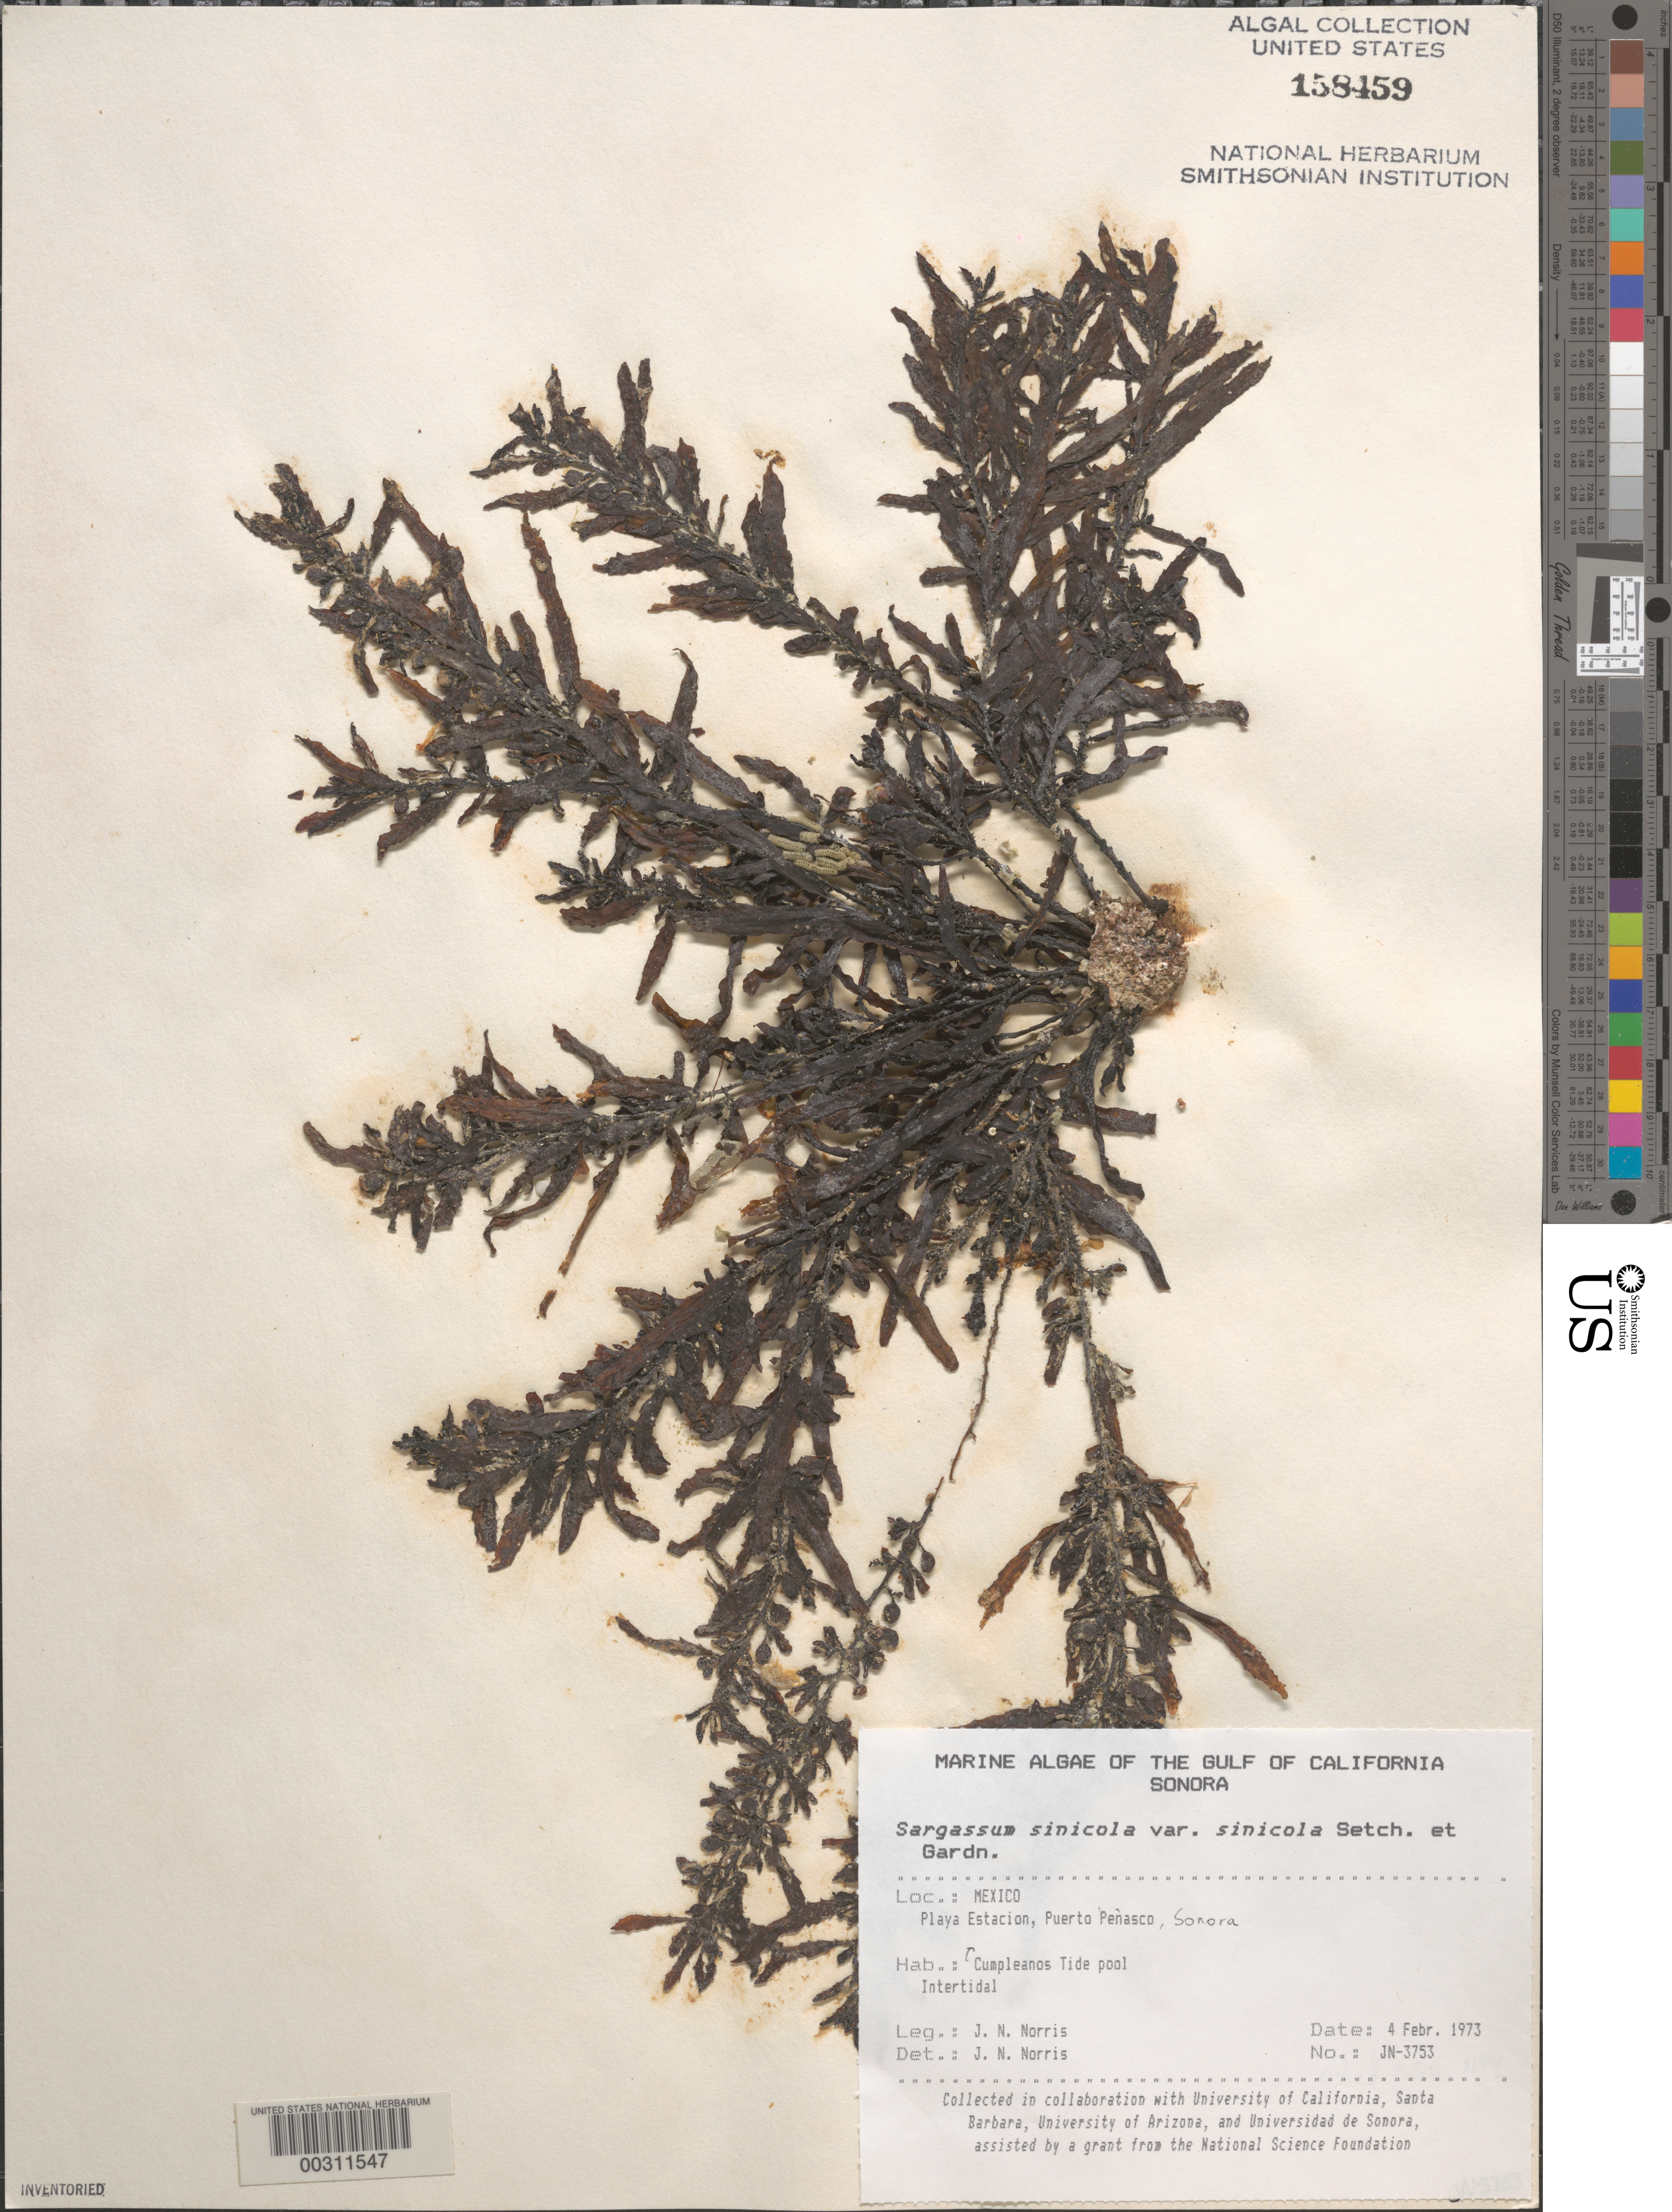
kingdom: Chromista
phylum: Ochrophyta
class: Phaeophyceae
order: Fucales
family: Sargassaceae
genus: Sargassum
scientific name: Sargassum sinicola var. sinicola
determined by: Norris, James N.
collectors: J. N. Norris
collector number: JN-3753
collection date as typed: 04 Feb 1973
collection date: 1973-02-04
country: Mexico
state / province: Sonora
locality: Playa Estacion, Puerto Penasco, Cumpleanos tide pool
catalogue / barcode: US 158459